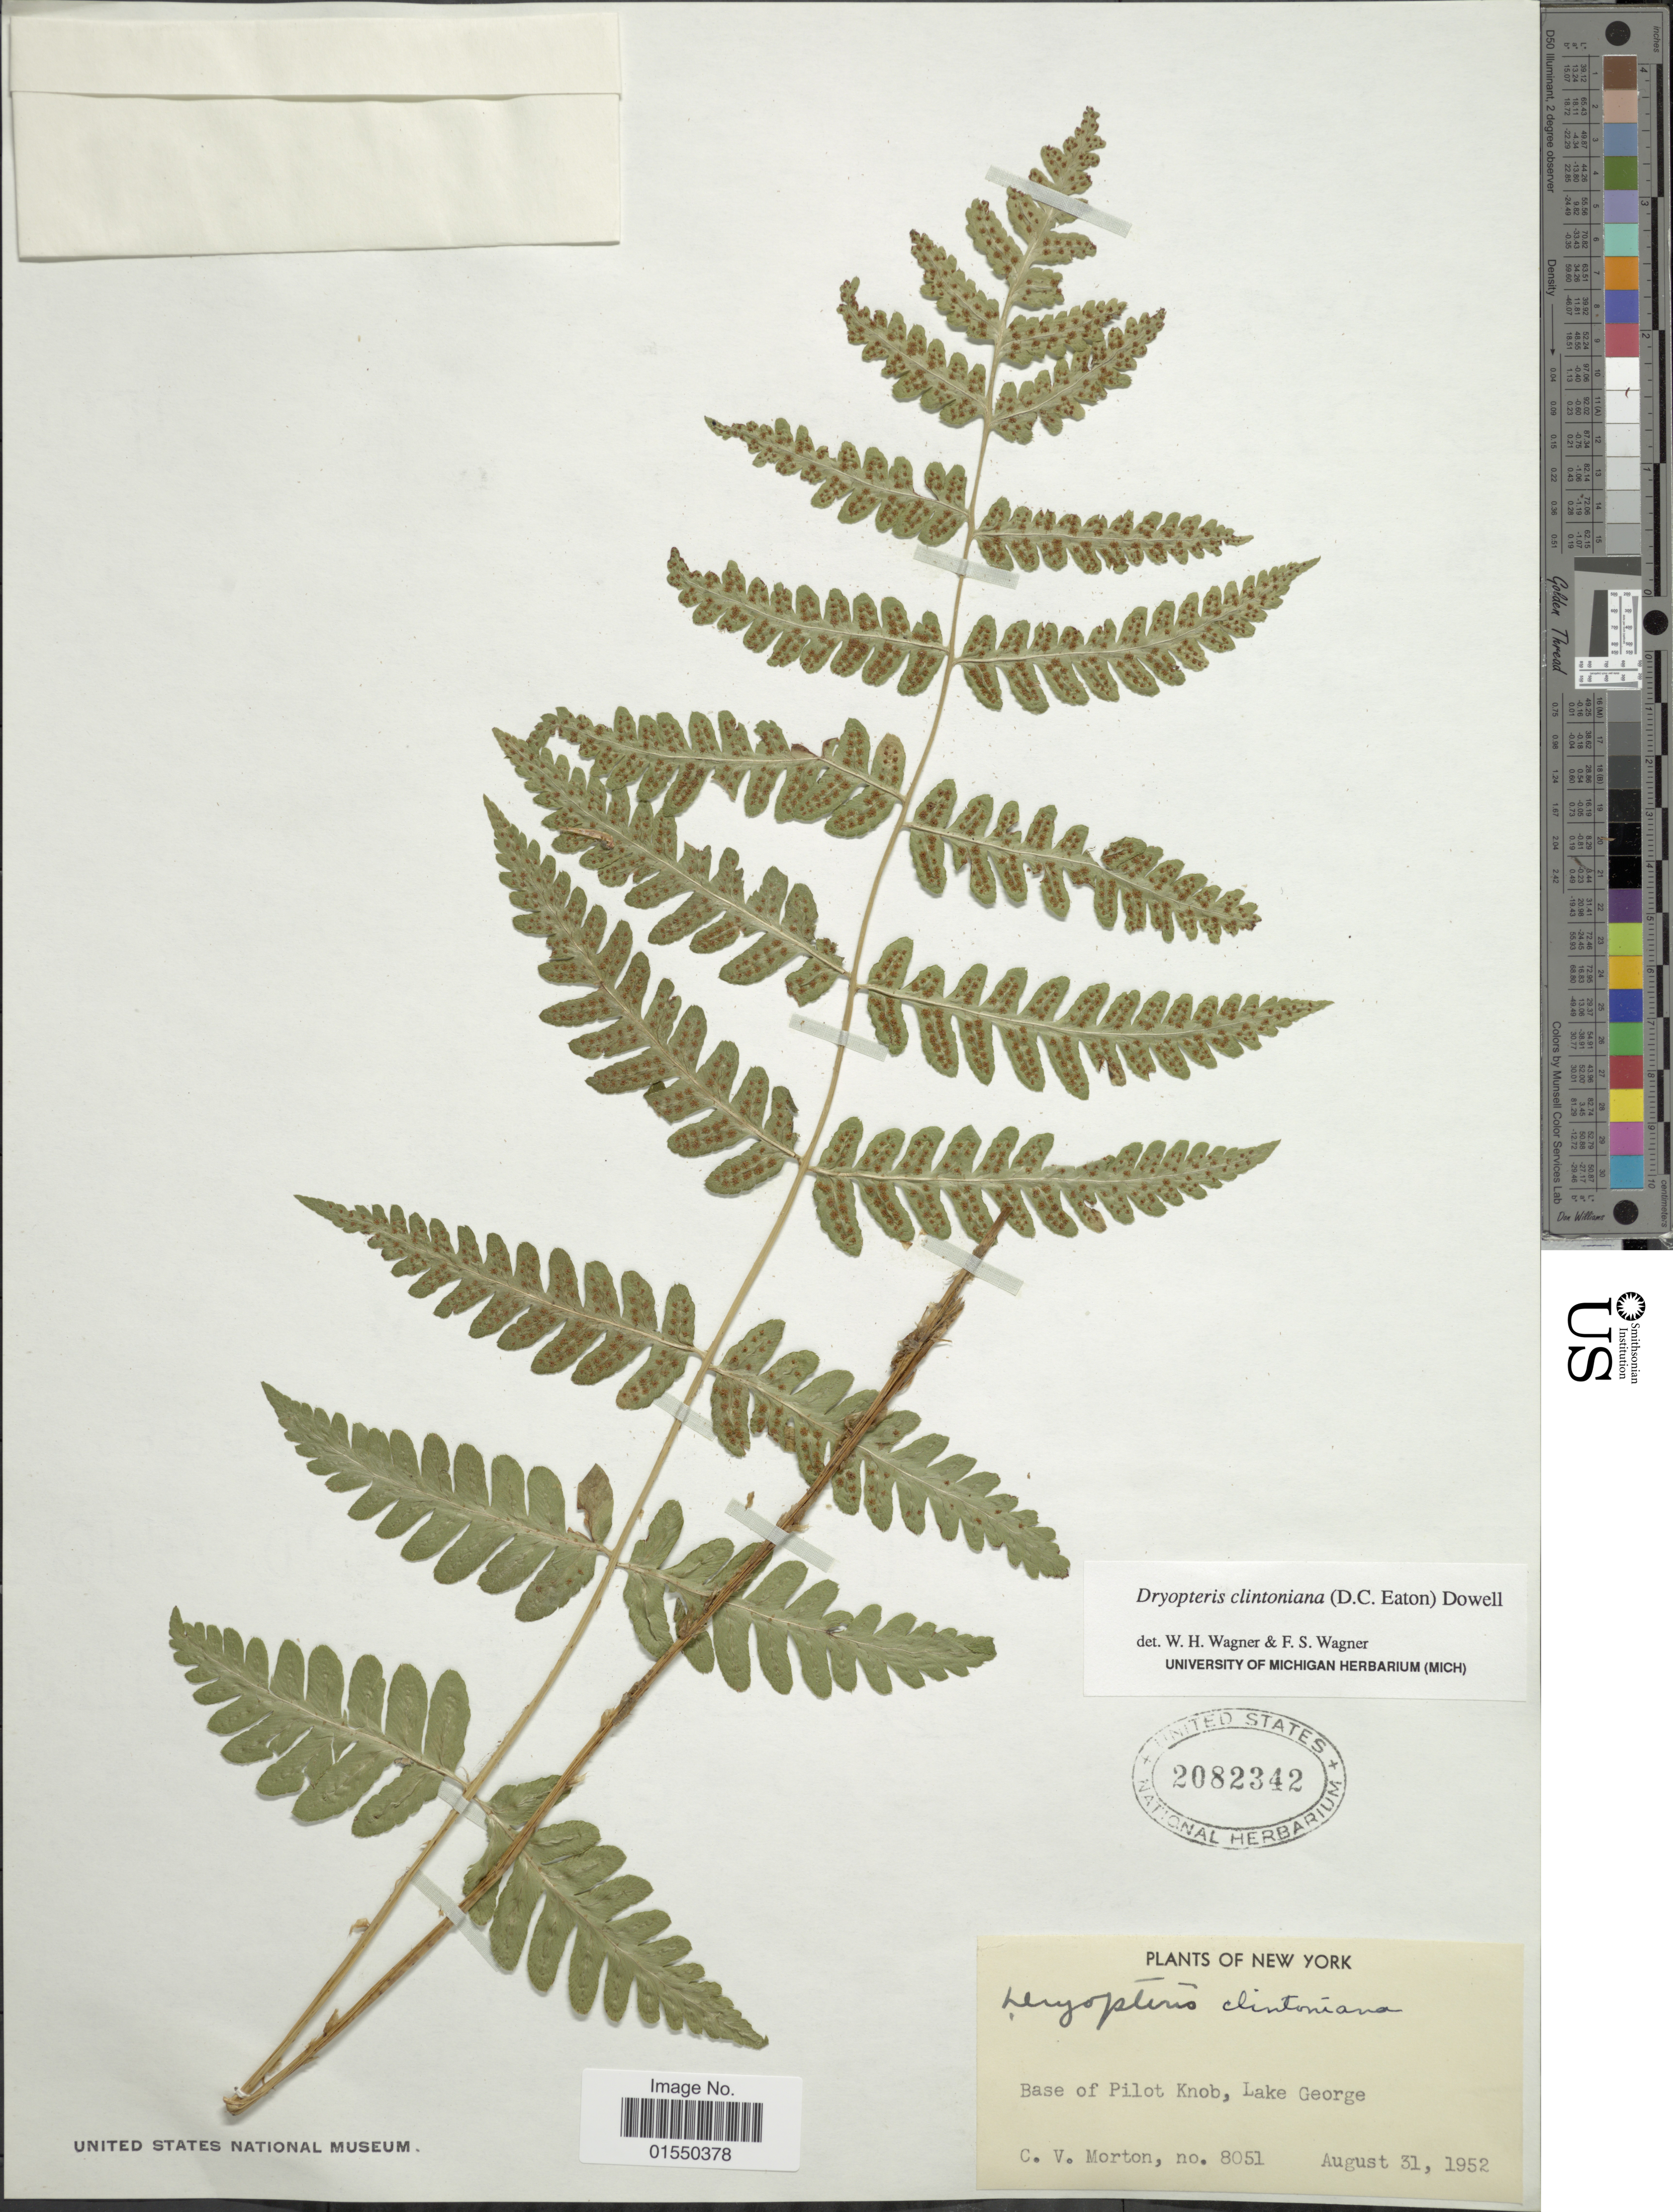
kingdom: Plantae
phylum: Tracheophyta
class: Polypodiopsida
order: Polypodiales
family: Dryopteridaceae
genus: Dryopteris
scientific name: Dryopteris clintoniana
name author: (D.C. Eaton) Dowell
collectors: C. V. Morton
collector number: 8051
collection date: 1952-08-31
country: United States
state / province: New York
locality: Base of Pilot Knob, Lake George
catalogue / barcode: US 2082342